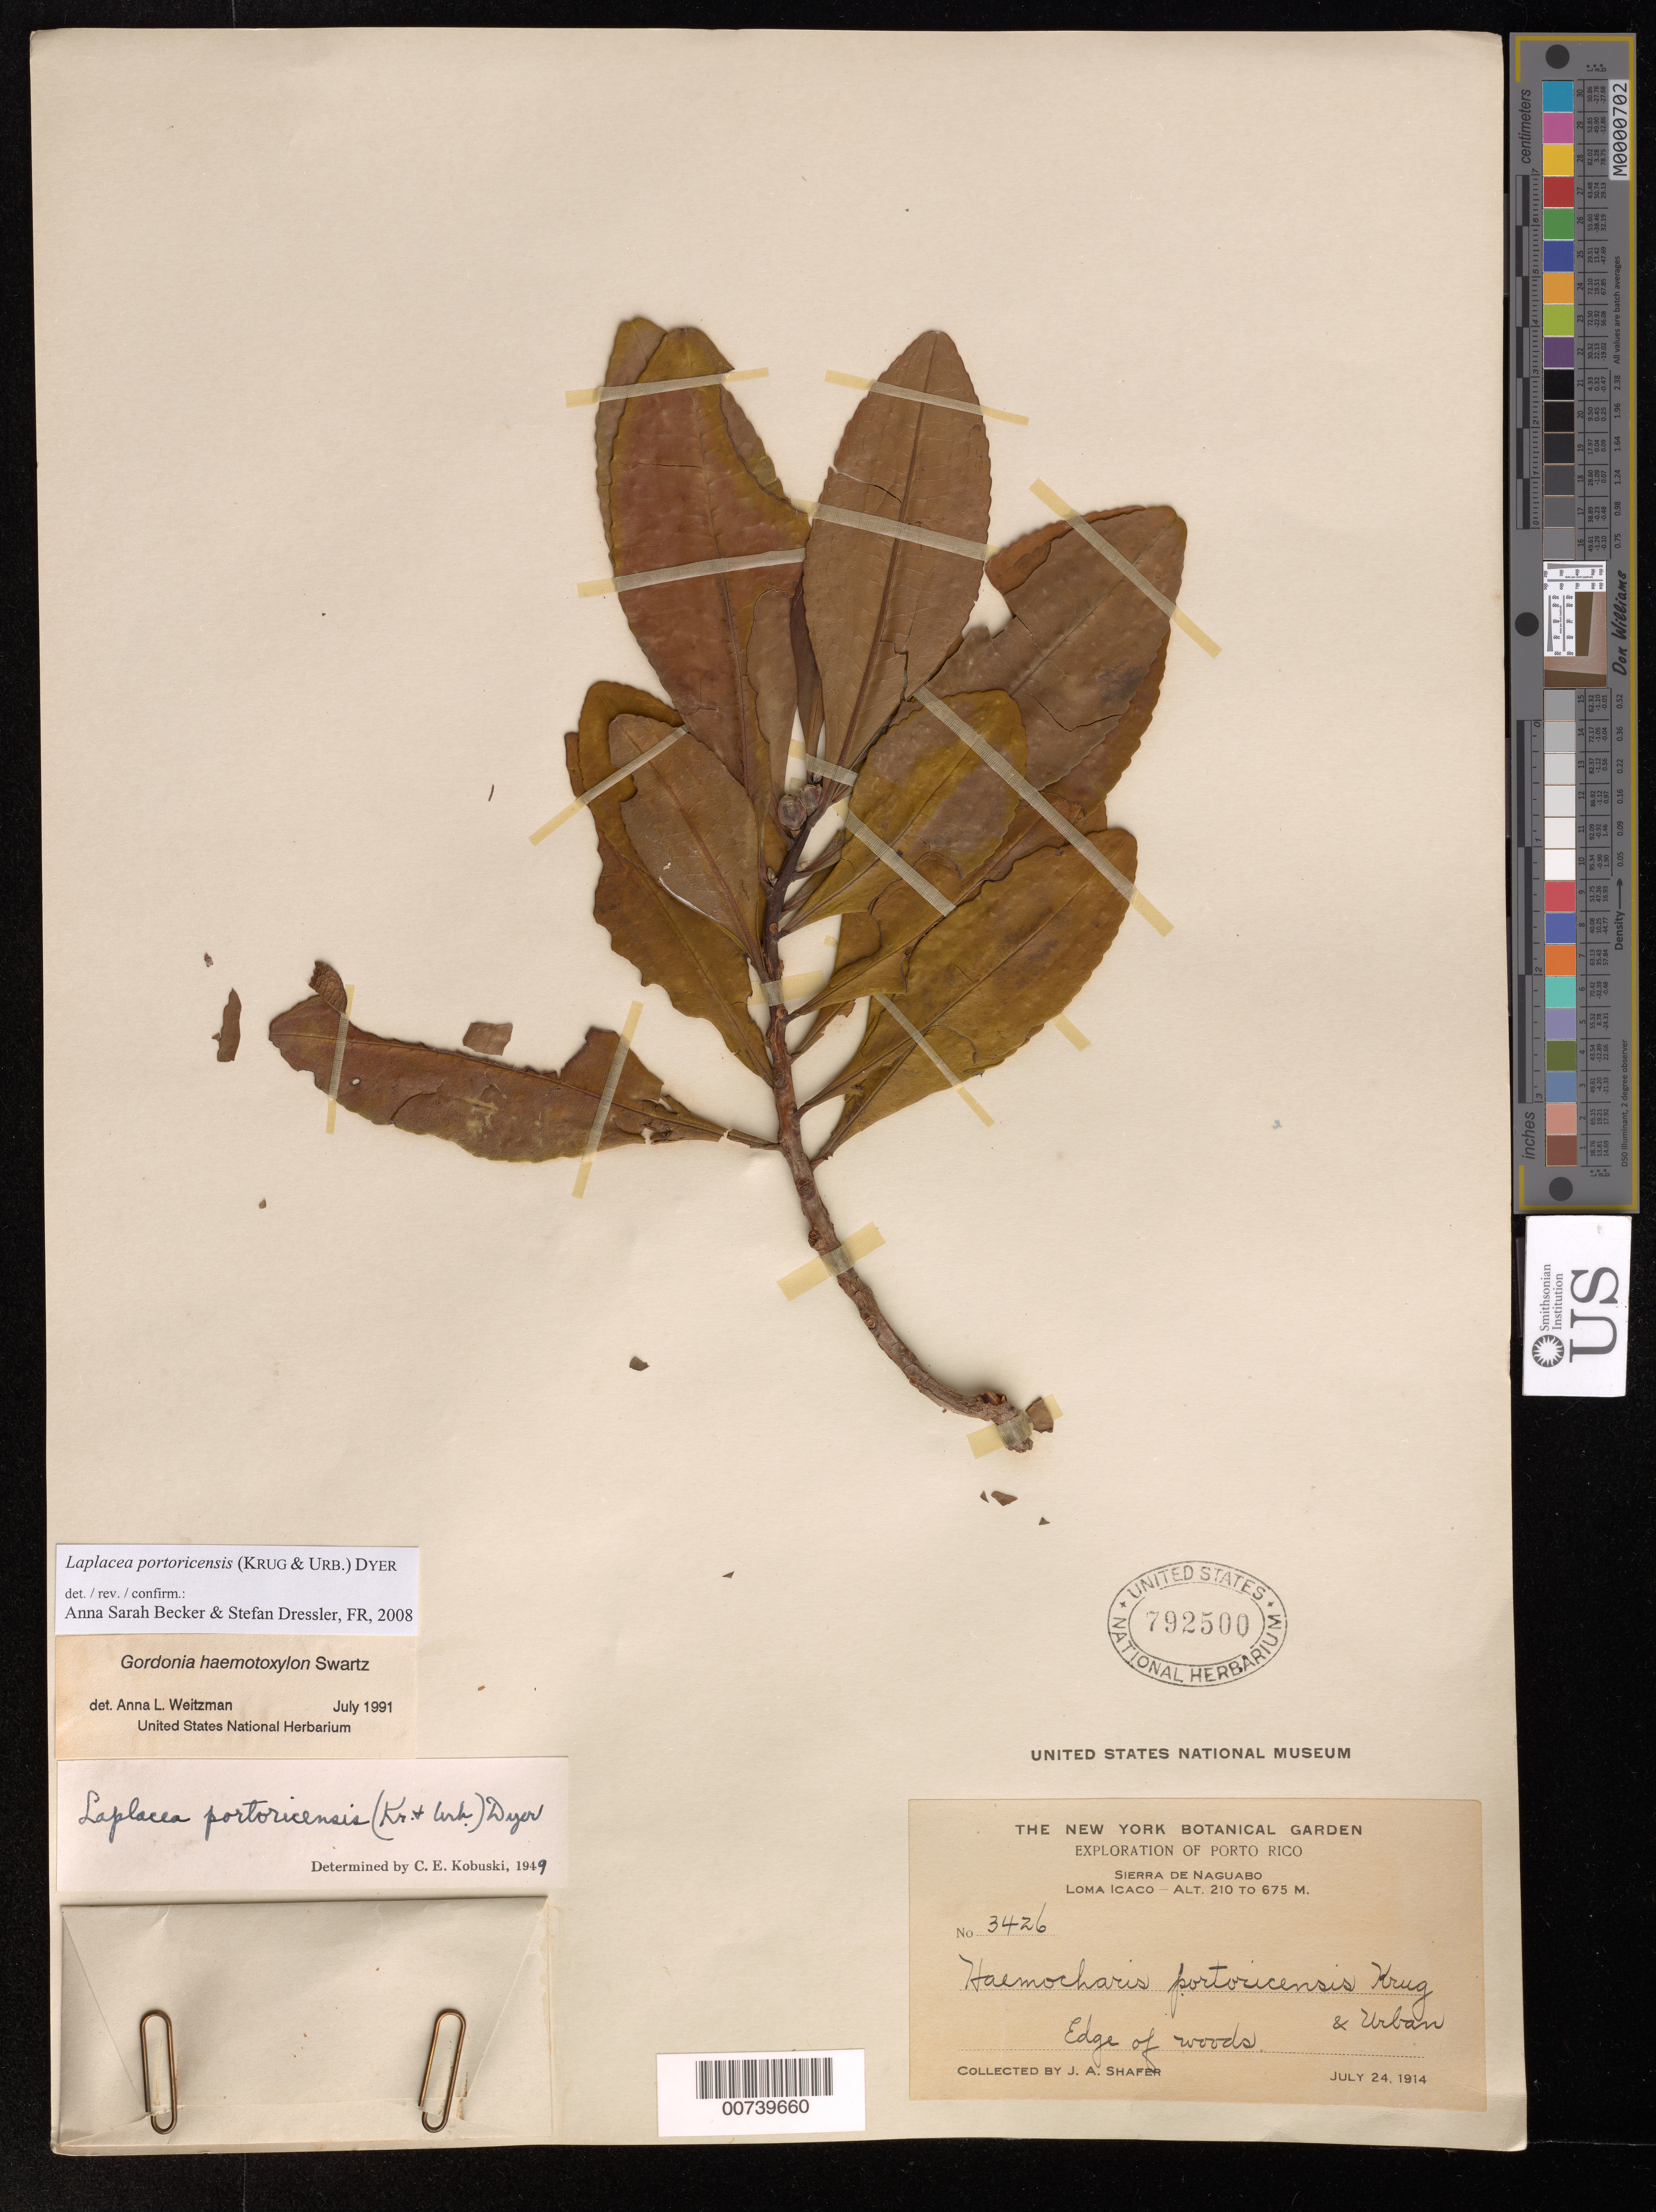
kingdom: Plantae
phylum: Tracheophyta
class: Magnoliopsida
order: Ericales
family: Theaceae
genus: Laplacea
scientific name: Laplacea portoricensis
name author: (Krug & Urb.) Dyer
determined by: Becker, Anna S.; Dressler, S.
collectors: J. A. Shafer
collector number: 3426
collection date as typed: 24 Jul 1914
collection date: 1914-07-24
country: Puerto Rico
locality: Sierra de Naguabo, Loma Icaco,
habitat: edge of woods.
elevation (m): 210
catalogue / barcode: US 792500